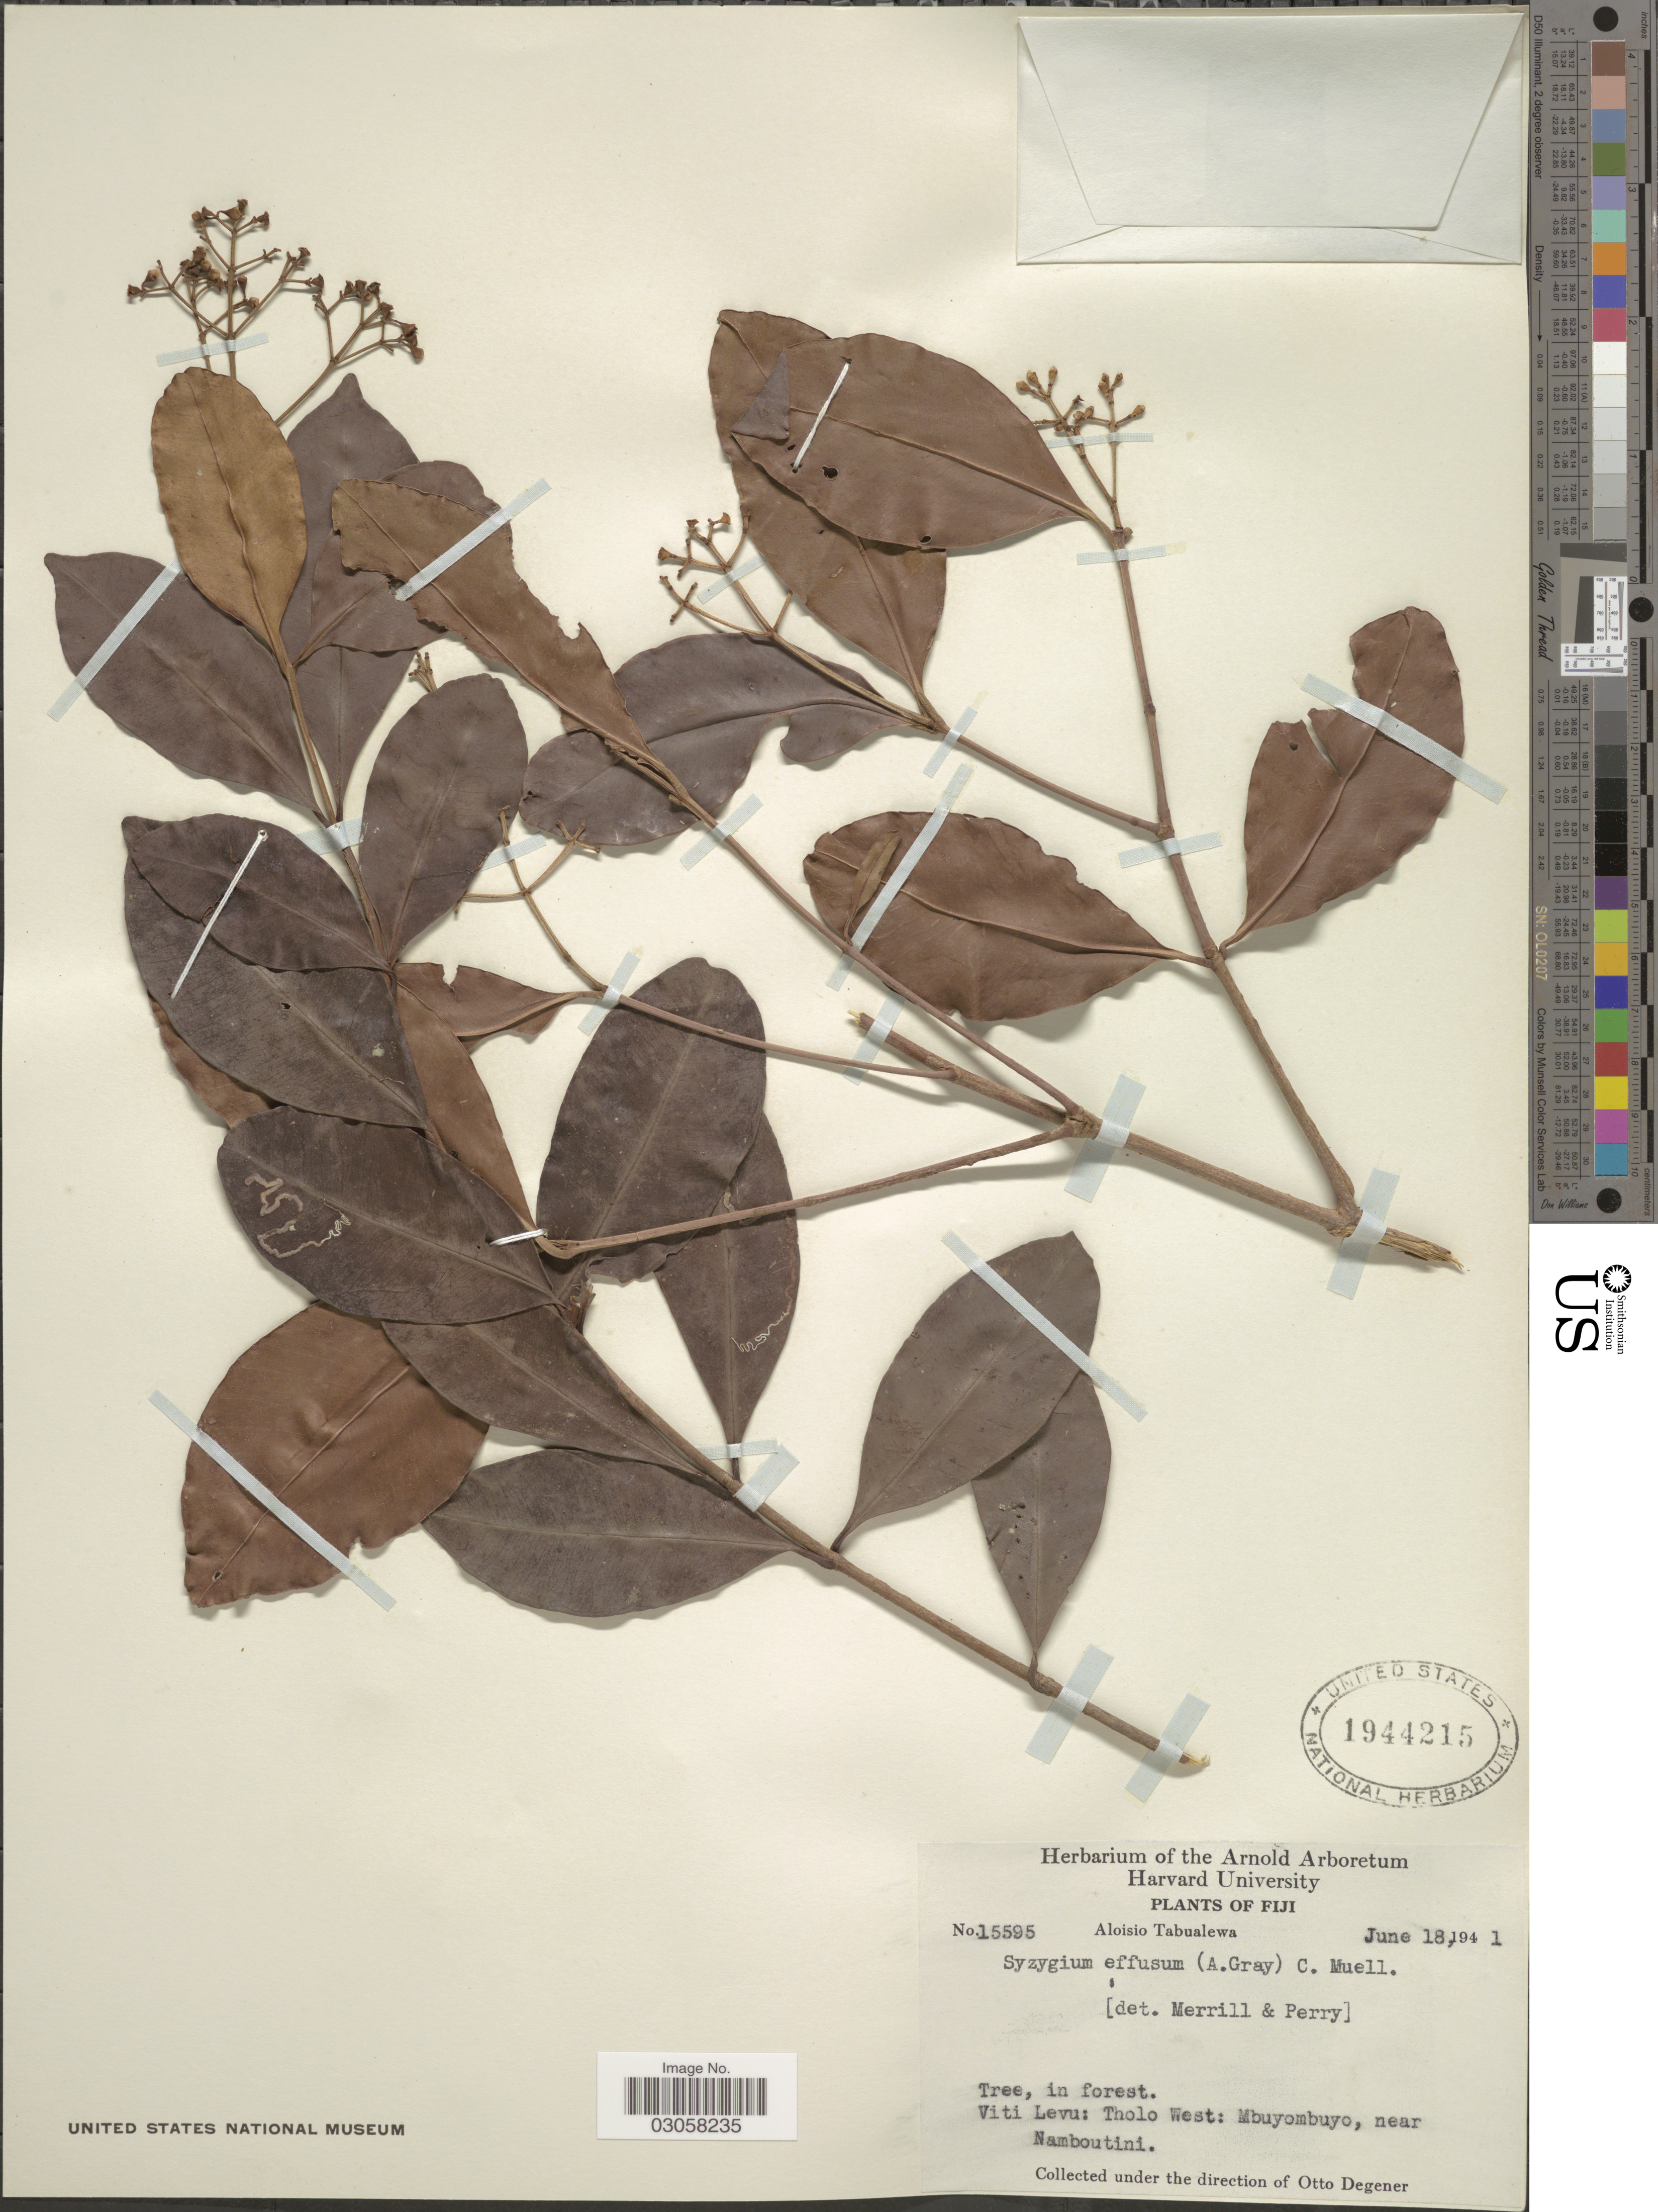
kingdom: Plantae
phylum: Tracheophyta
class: Magnoliopsida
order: Myrtales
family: Myrtaceae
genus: Syzygium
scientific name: Syzygium effusum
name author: (A. Gray) K. Müller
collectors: A. Tabualewa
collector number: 15595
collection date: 1941-06-18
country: Fiji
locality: Viti Levu: Tholo West: Mbuyobuyo, near Namboutini.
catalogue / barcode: US 1944215